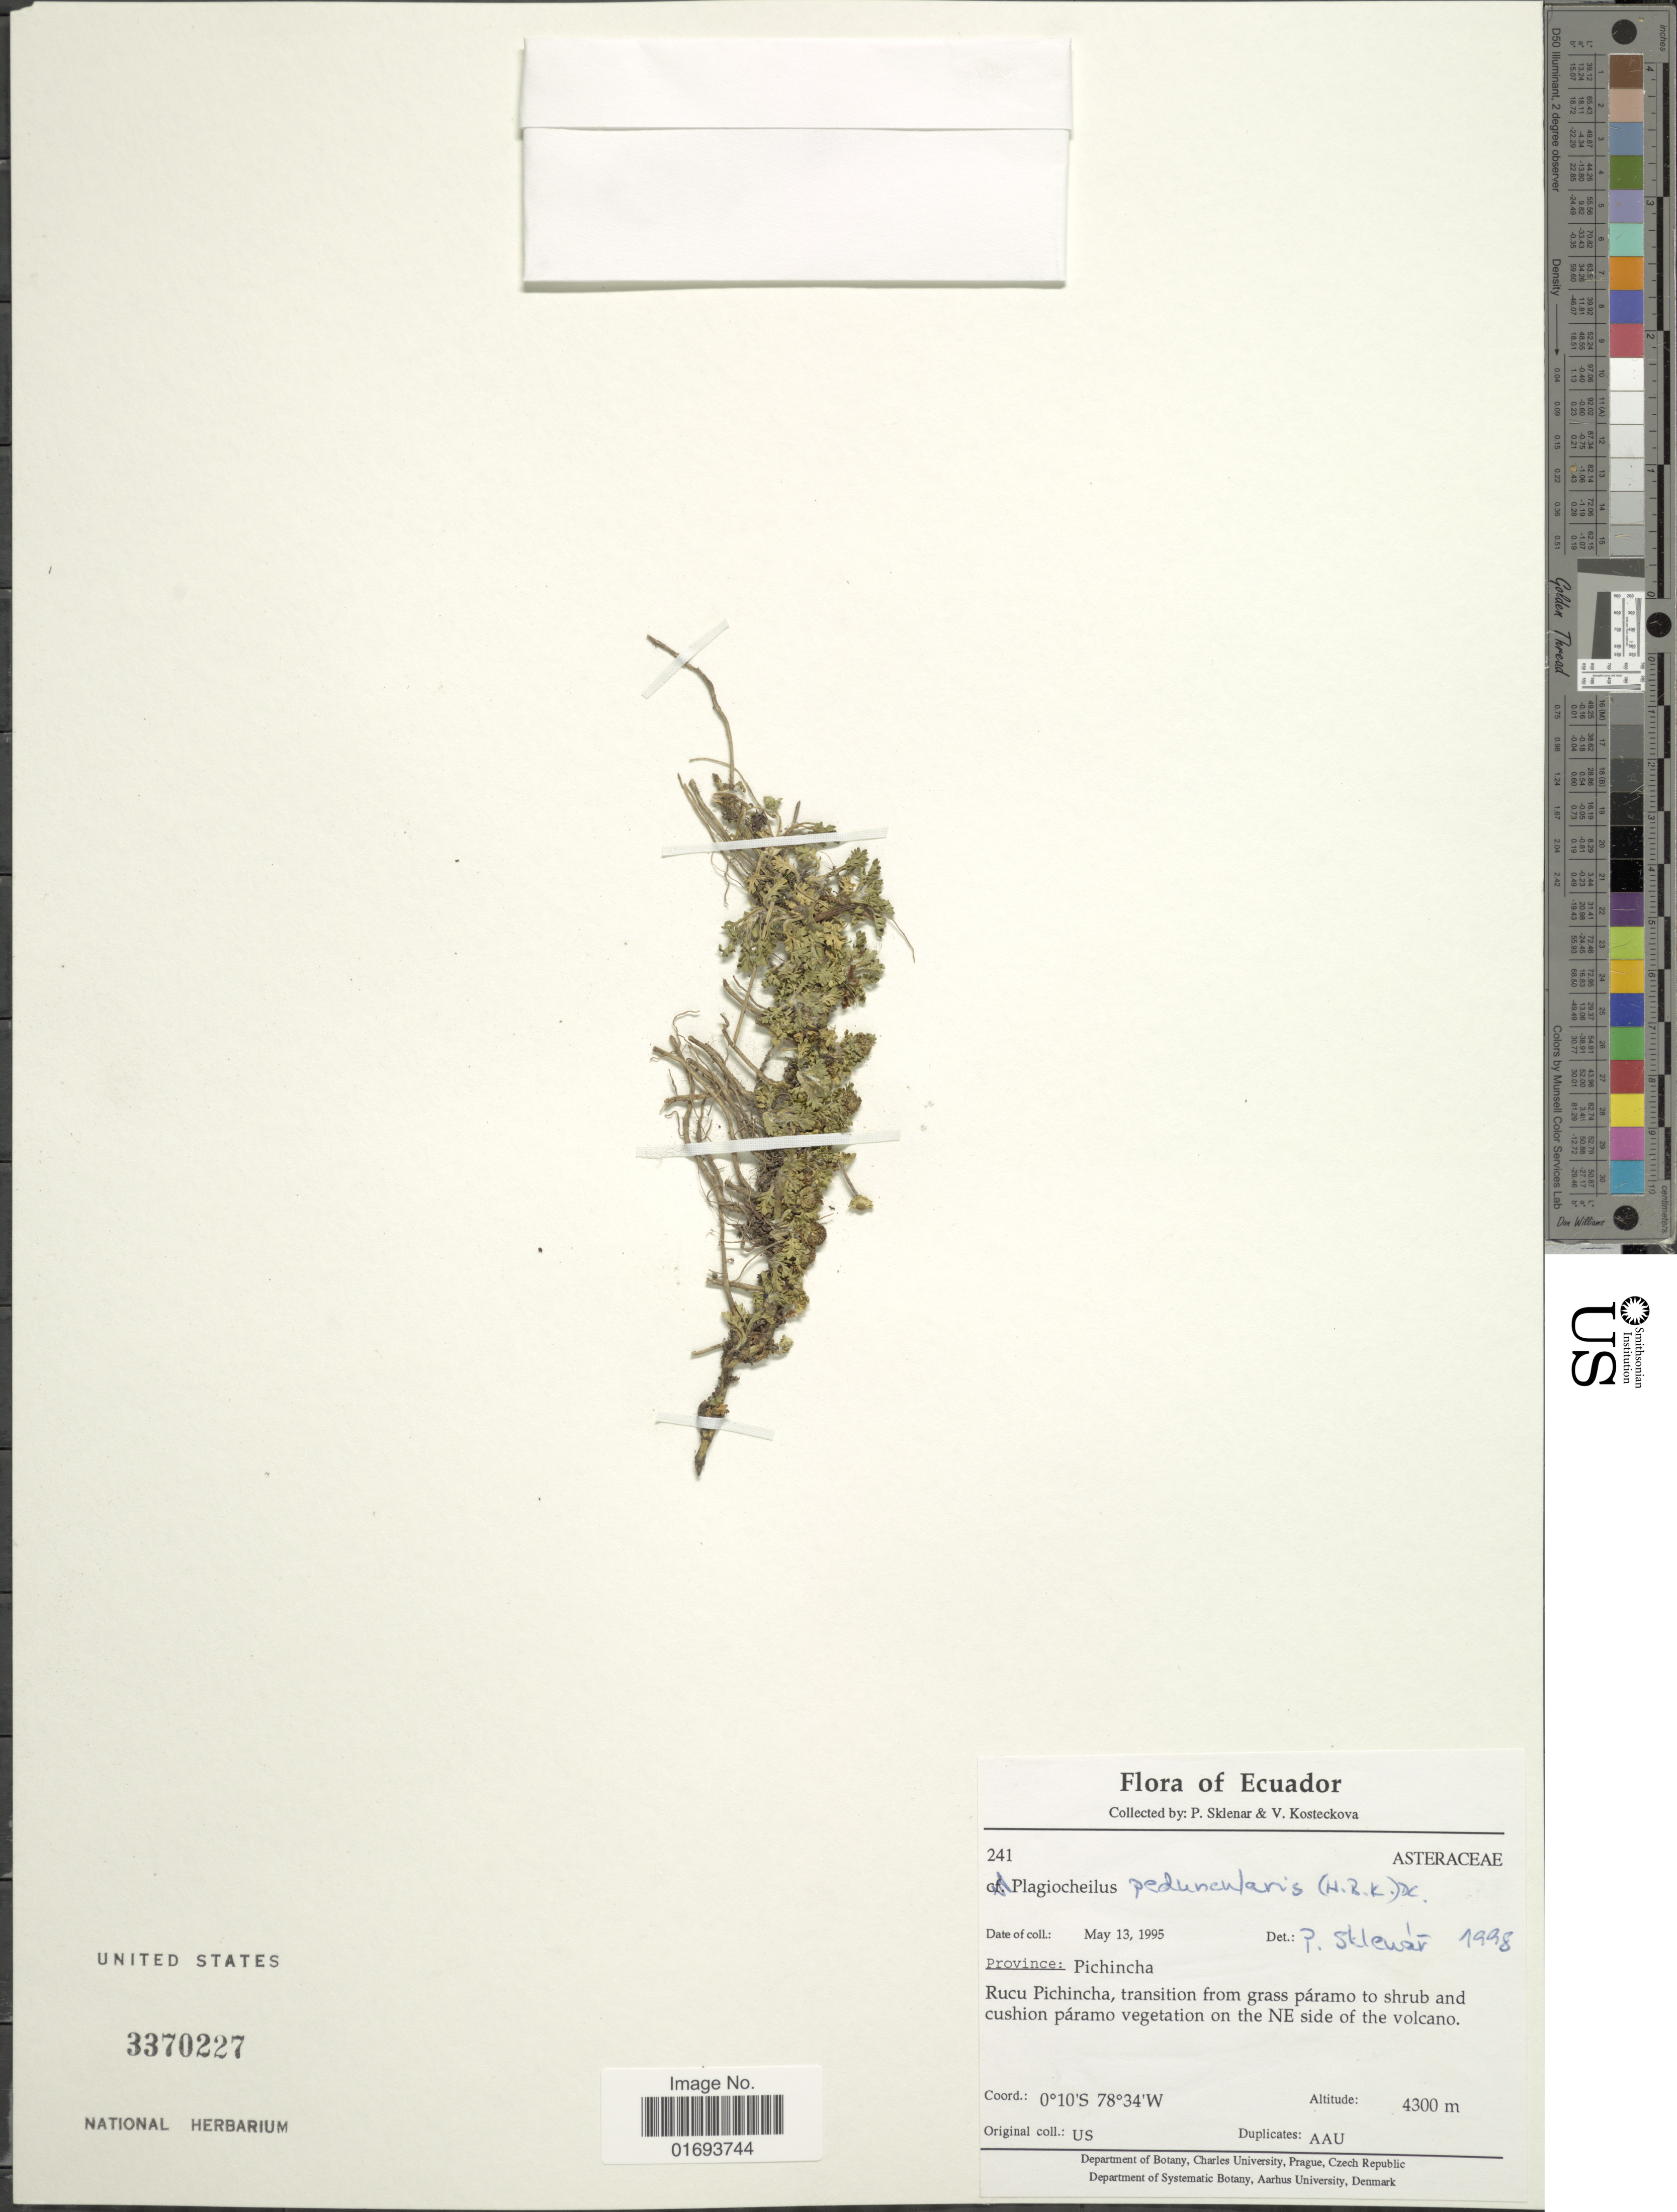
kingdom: Plantae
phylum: Tracheophyta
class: Magnoliopsida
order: Asterales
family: Asteraceae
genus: Plagiocheilus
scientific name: Plagiocheilus peduncularis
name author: (Kunth) Wedd.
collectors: P. Sklenár & V. Kosteckova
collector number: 241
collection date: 1995-05-13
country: Ecuador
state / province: Pichincha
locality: Province: Pichincha. Rucu Pichincha, transition from grass paramo to shrub and cushion paramo vegetation on the NE side of the volcano.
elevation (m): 4300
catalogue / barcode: US 3370227